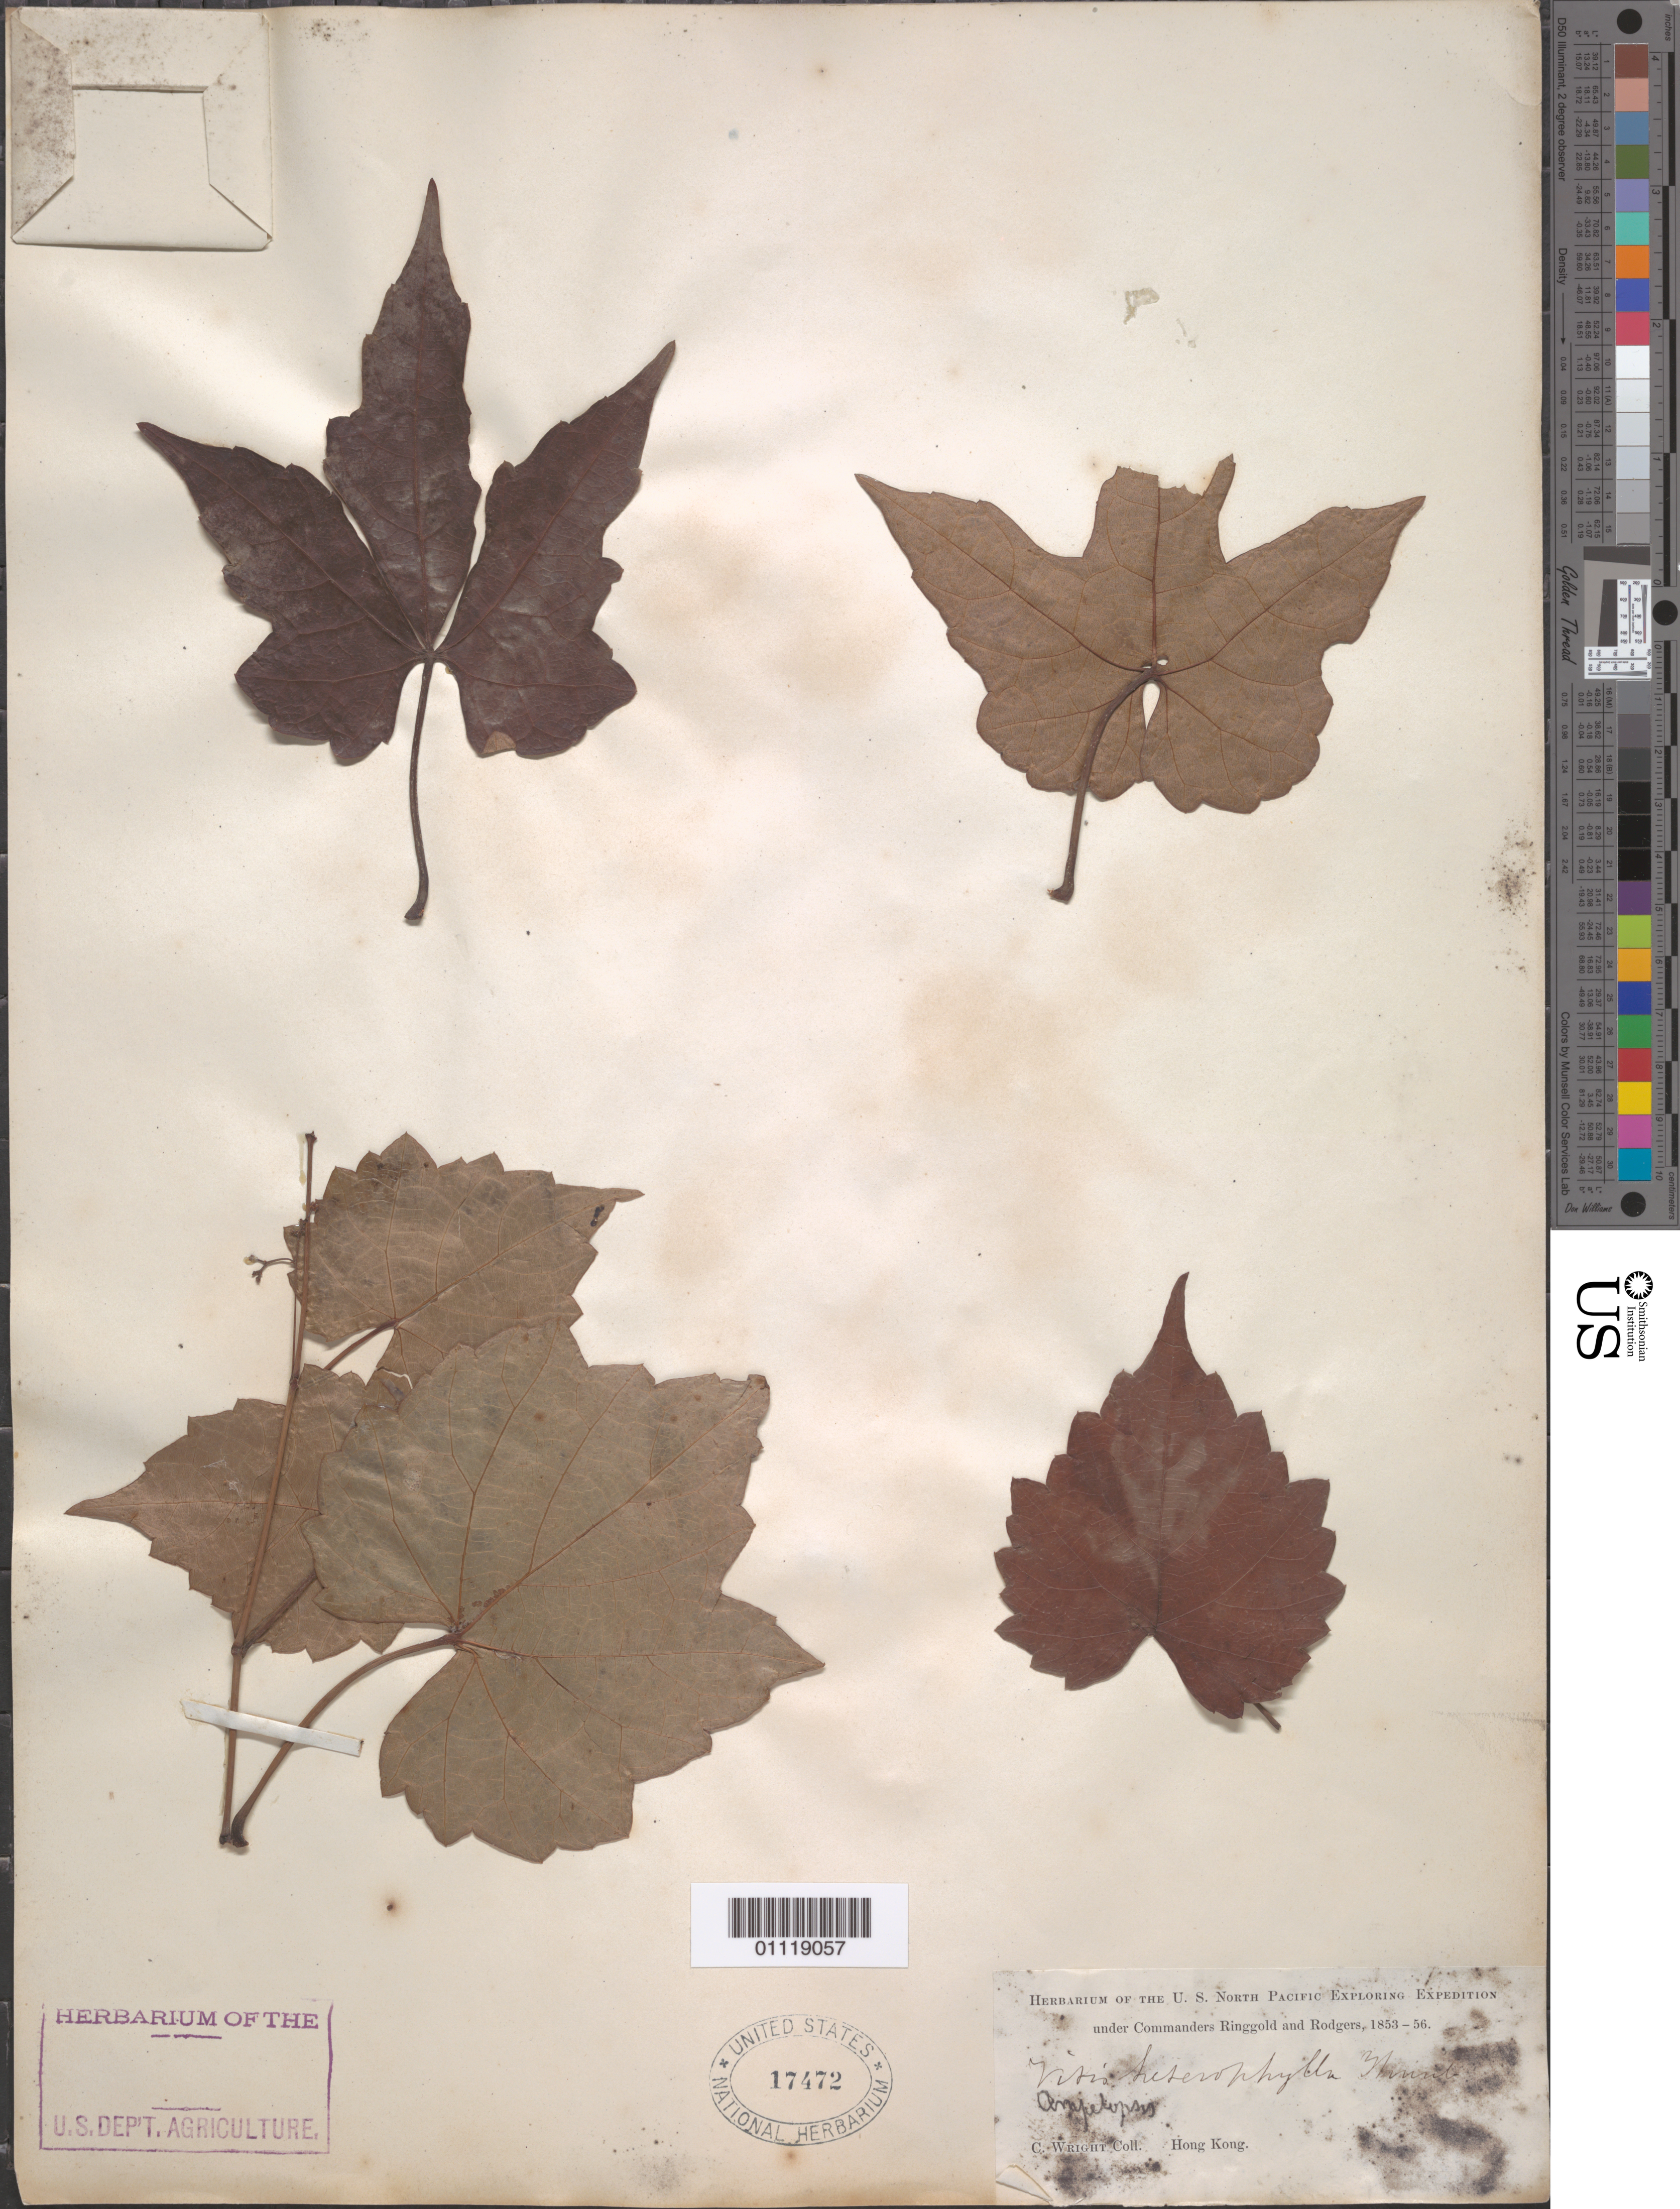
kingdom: Plantae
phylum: Tracheophyta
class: Magnoliopsida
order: Vitales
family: Vitaceae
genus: Ampelopsis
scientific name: Ampelopsis glandulosa var. heterophylla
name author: (Thunb.) Momiy.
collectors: C. Wright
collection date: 1853/1856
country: China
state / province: Hong Kong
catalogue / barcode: US 17472